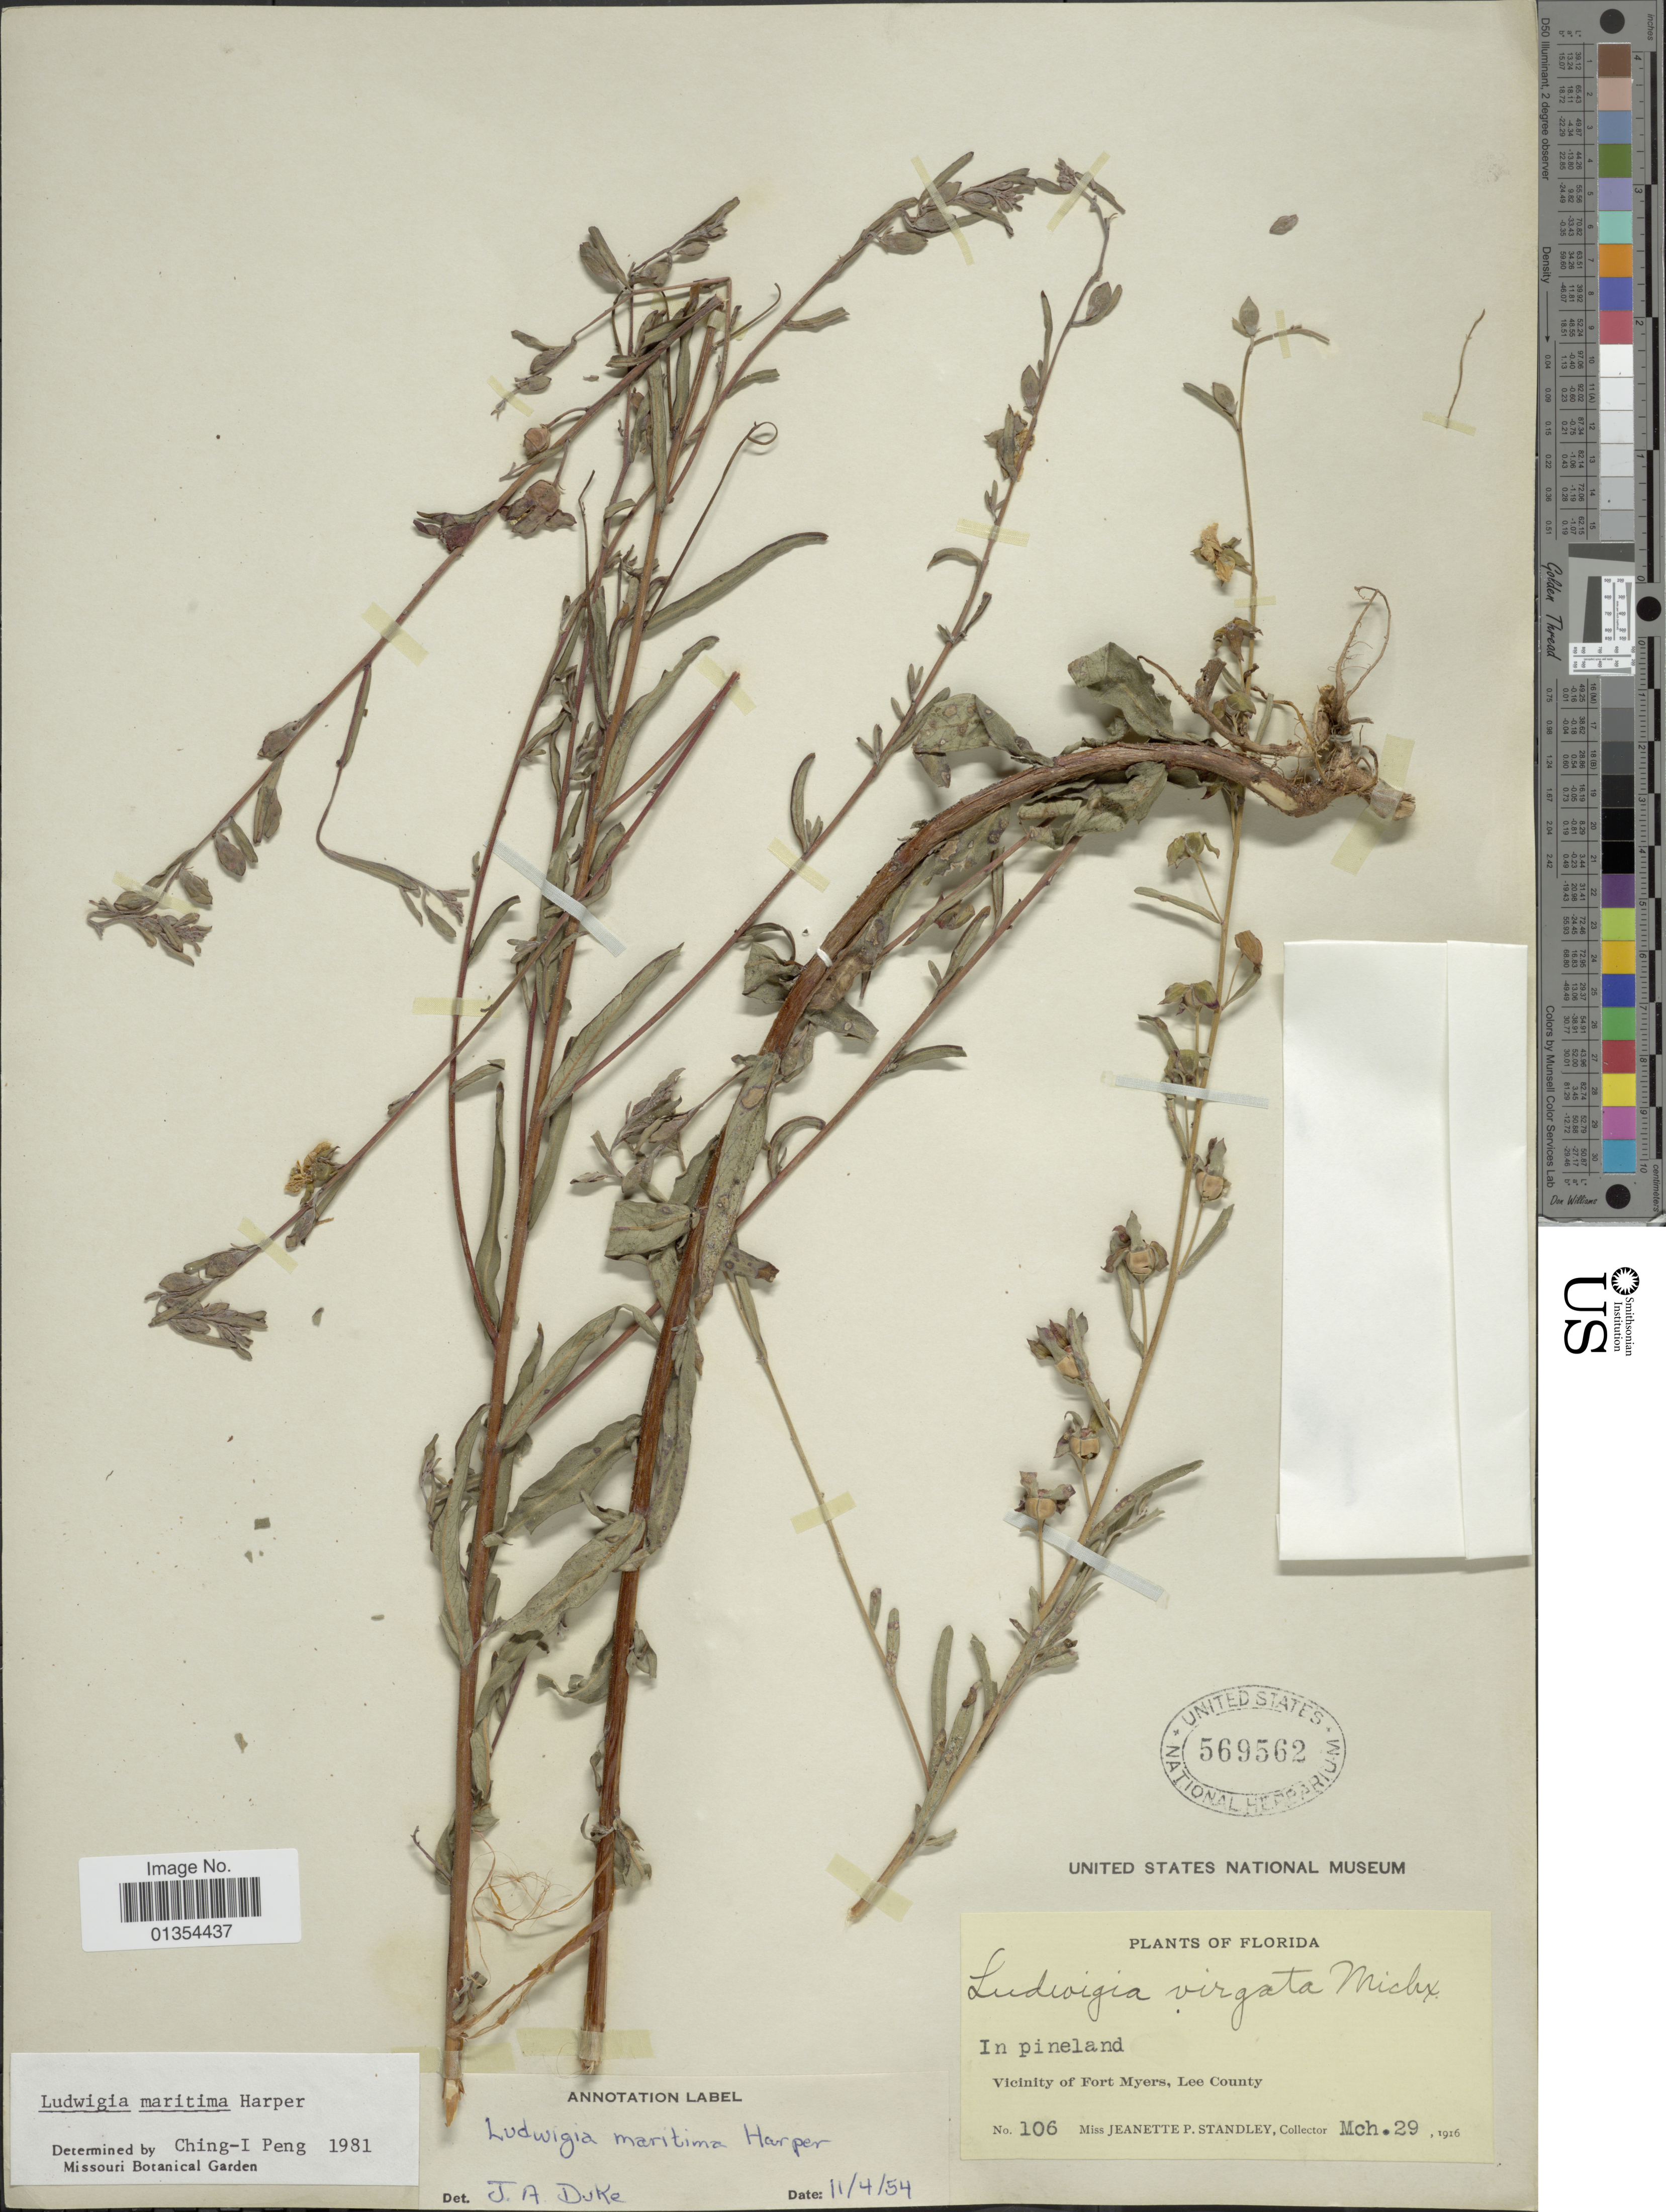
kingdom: Plantae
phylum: Tracheophyta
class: Magnoliopsida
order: Myrtales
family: Onagraceae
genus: Ludwigia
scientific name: Ludwigia maritima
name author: R.M. Harper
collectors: J. P. Standley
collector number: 106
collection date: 1916-03-29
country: United States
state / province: Florida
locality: Vicinity of Fort Myers, Lee County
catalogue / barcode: US 569562